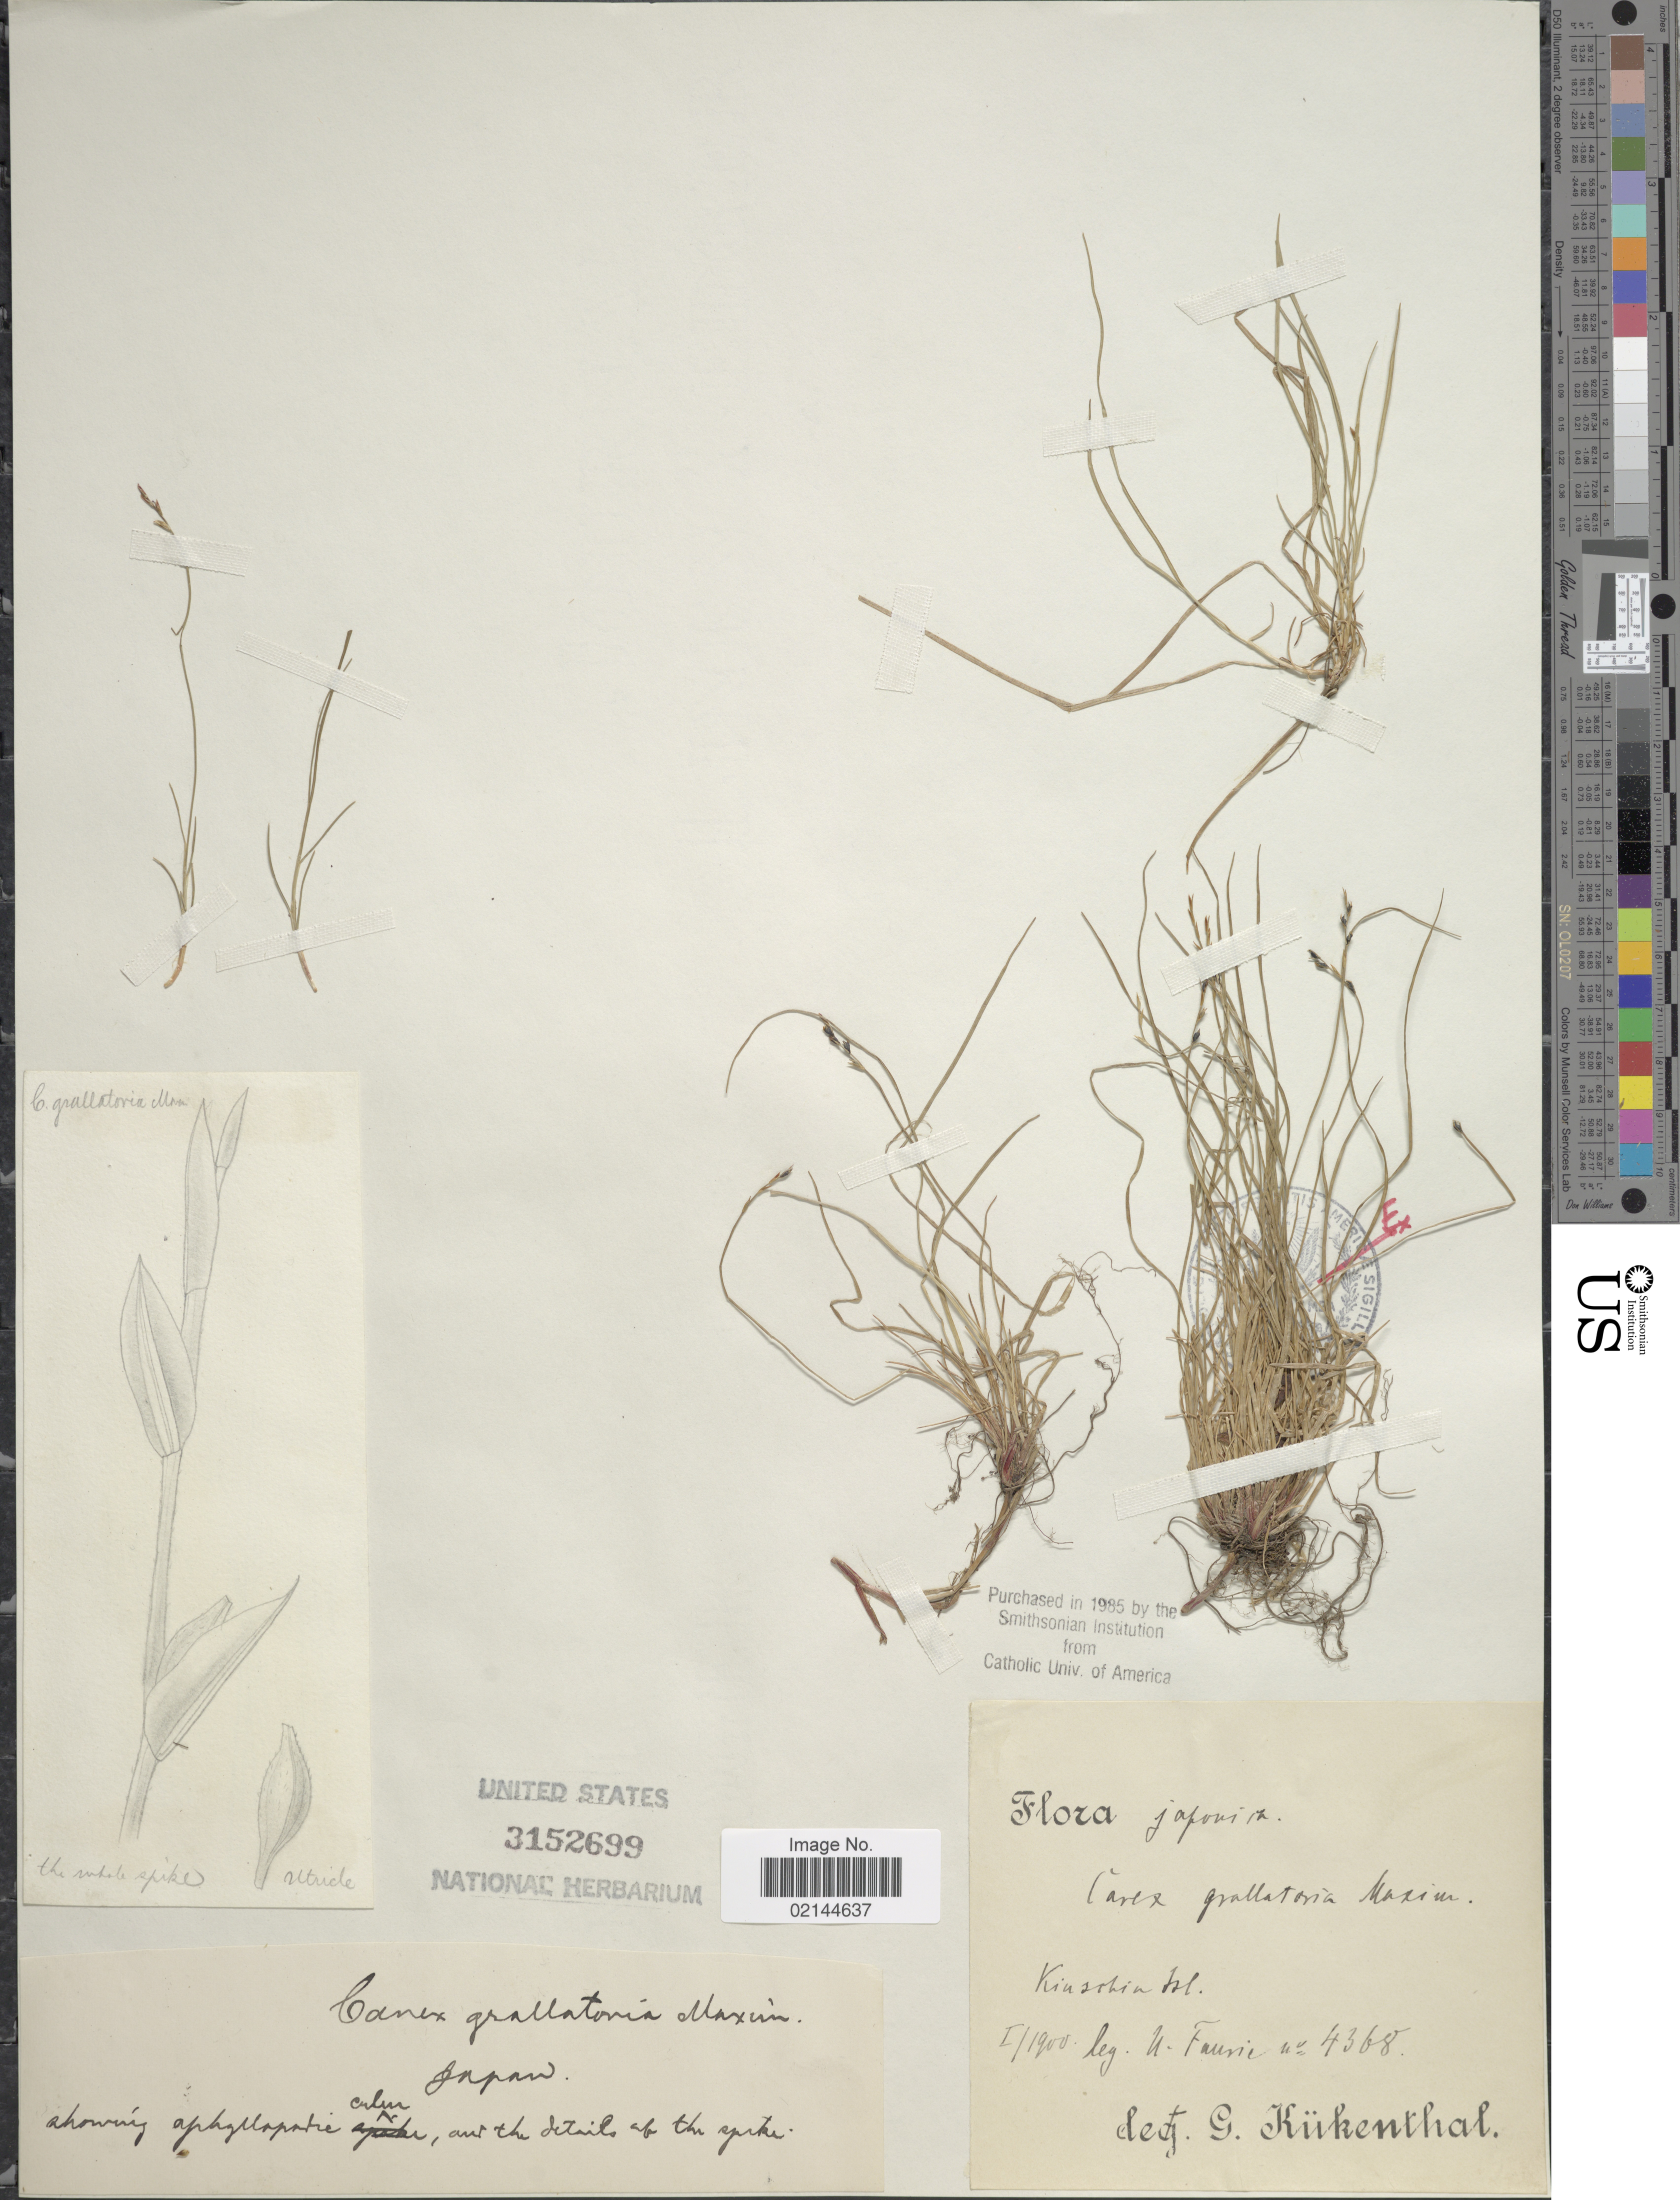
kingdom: Plantae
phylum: Tracheophyta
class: Liliopsida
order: Poales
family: Cyperaceae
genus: Carex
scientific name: Carex grallatoria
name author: Maxim.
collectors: U. Faurie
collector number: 4368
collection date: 1900-01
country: Japan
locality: Kiuschiu Isl.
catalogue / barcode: US 3152699